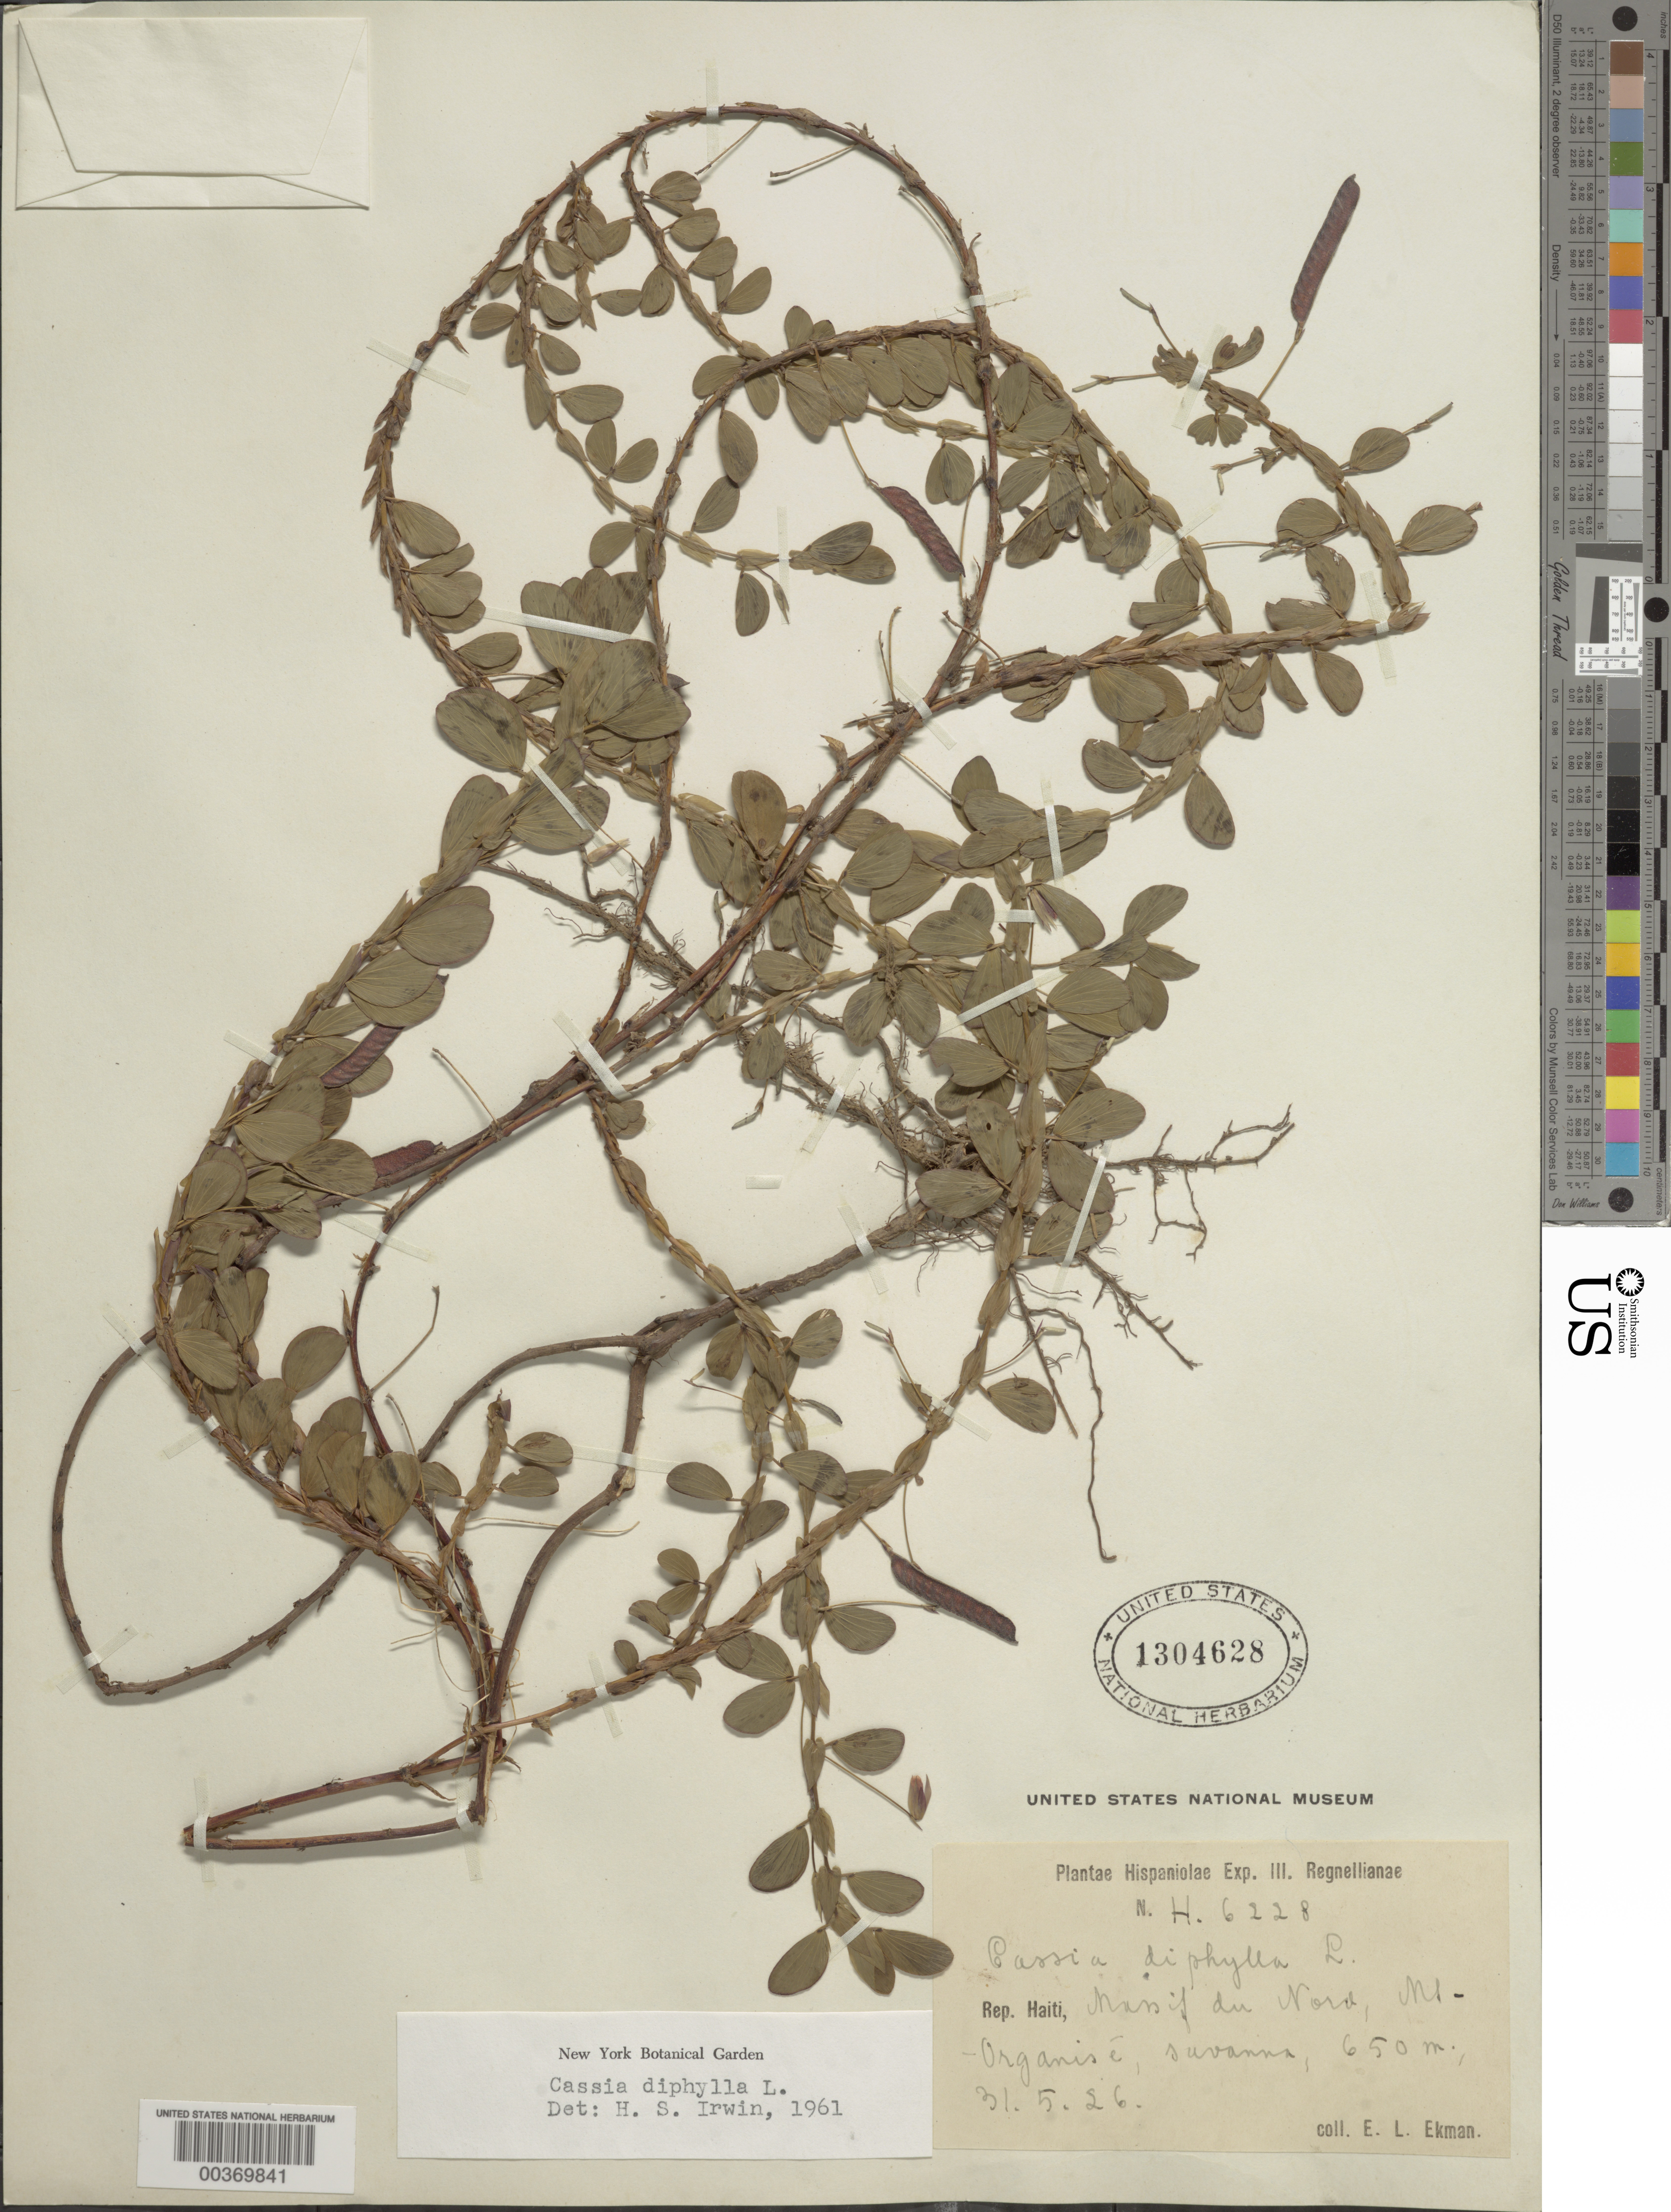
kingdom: Plantae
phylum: Tracheophyta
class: Magnoliopsida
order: Fabales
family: Fabaceae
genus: Chamaecrista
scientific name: Chamaecrista diphylla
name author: (L.) Greene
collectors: E. L. Ekman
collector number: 6228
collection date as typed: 31 May 1926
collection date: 1926-05-31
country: Haiti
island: Hispaniola Island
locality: Massif du nord,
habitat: Savanna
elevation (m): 650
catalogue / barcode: US 1304628